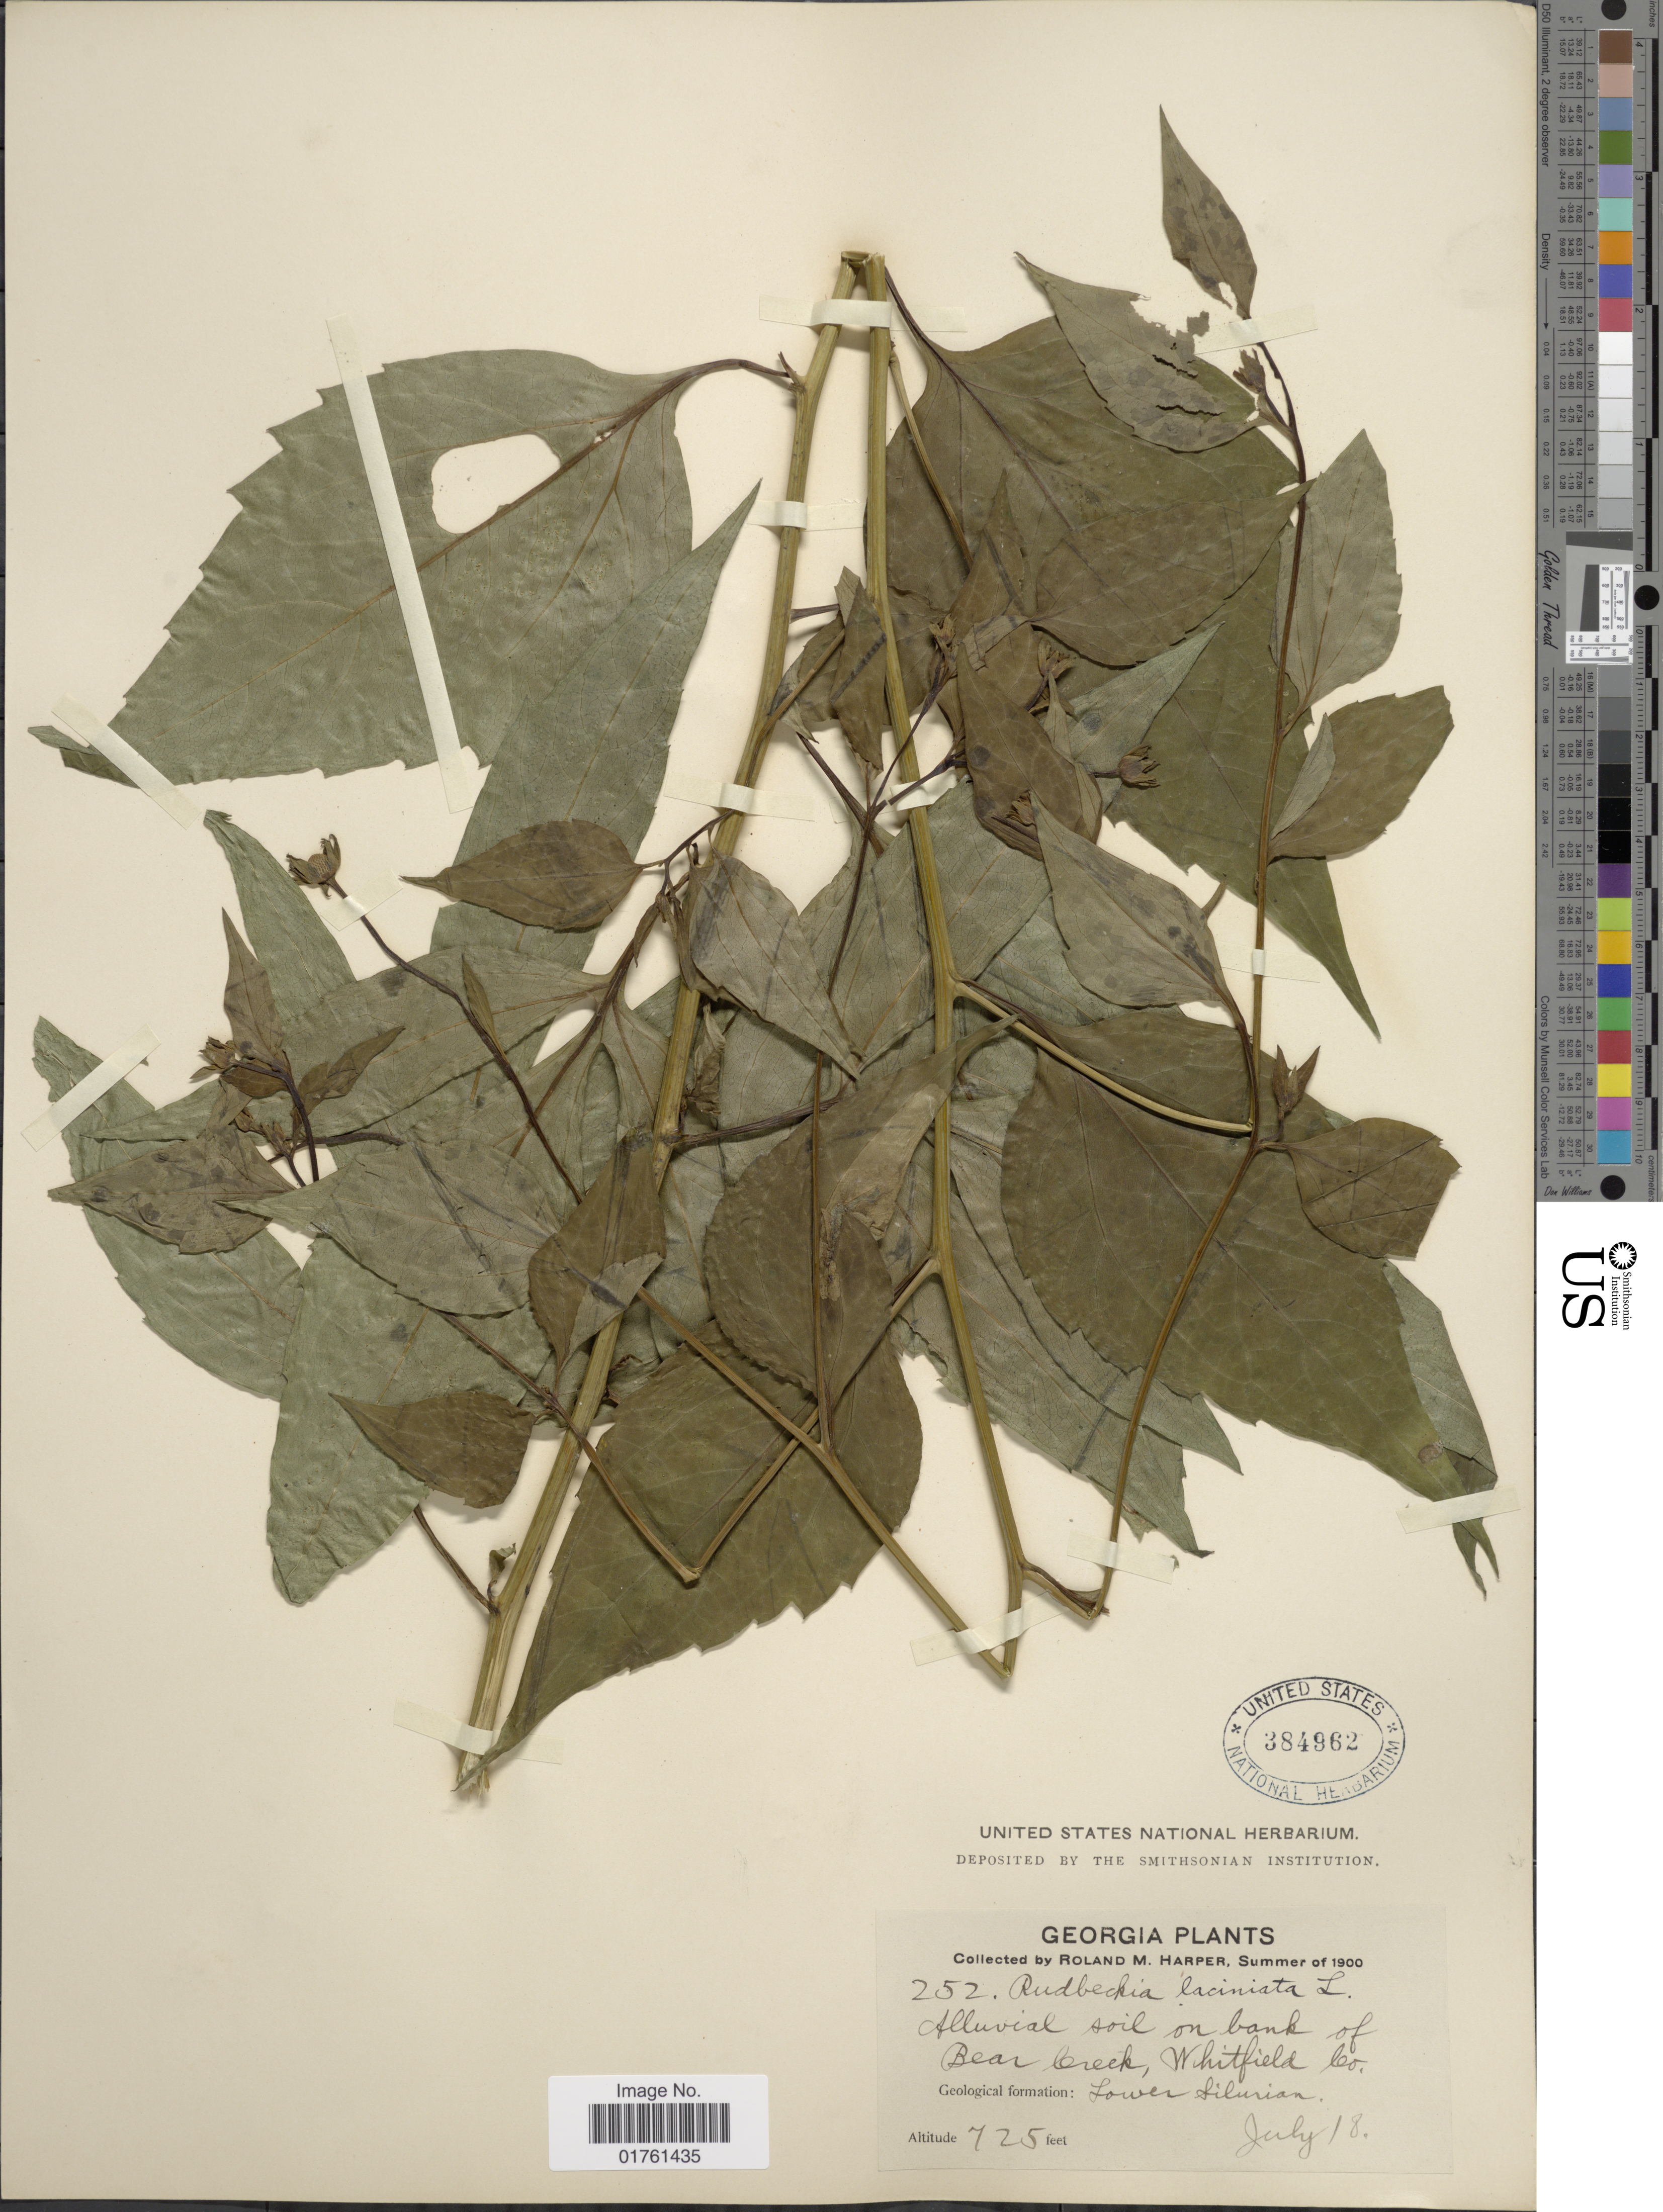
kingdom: Plantae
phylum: Tracheophyta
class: Magnoliopsida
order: Asterales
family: Asteraceae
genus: Rudbeckia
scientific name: Rudbeckia laciniata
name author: L.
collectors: R. M. Harper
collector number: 252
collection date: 1900-07-18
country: United States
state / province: Georgia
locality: Alluvial soil on bank of Bear Creek, Whitfield Co, Geological formation: Lower Siluvian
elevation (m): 221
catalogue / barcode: US 384962